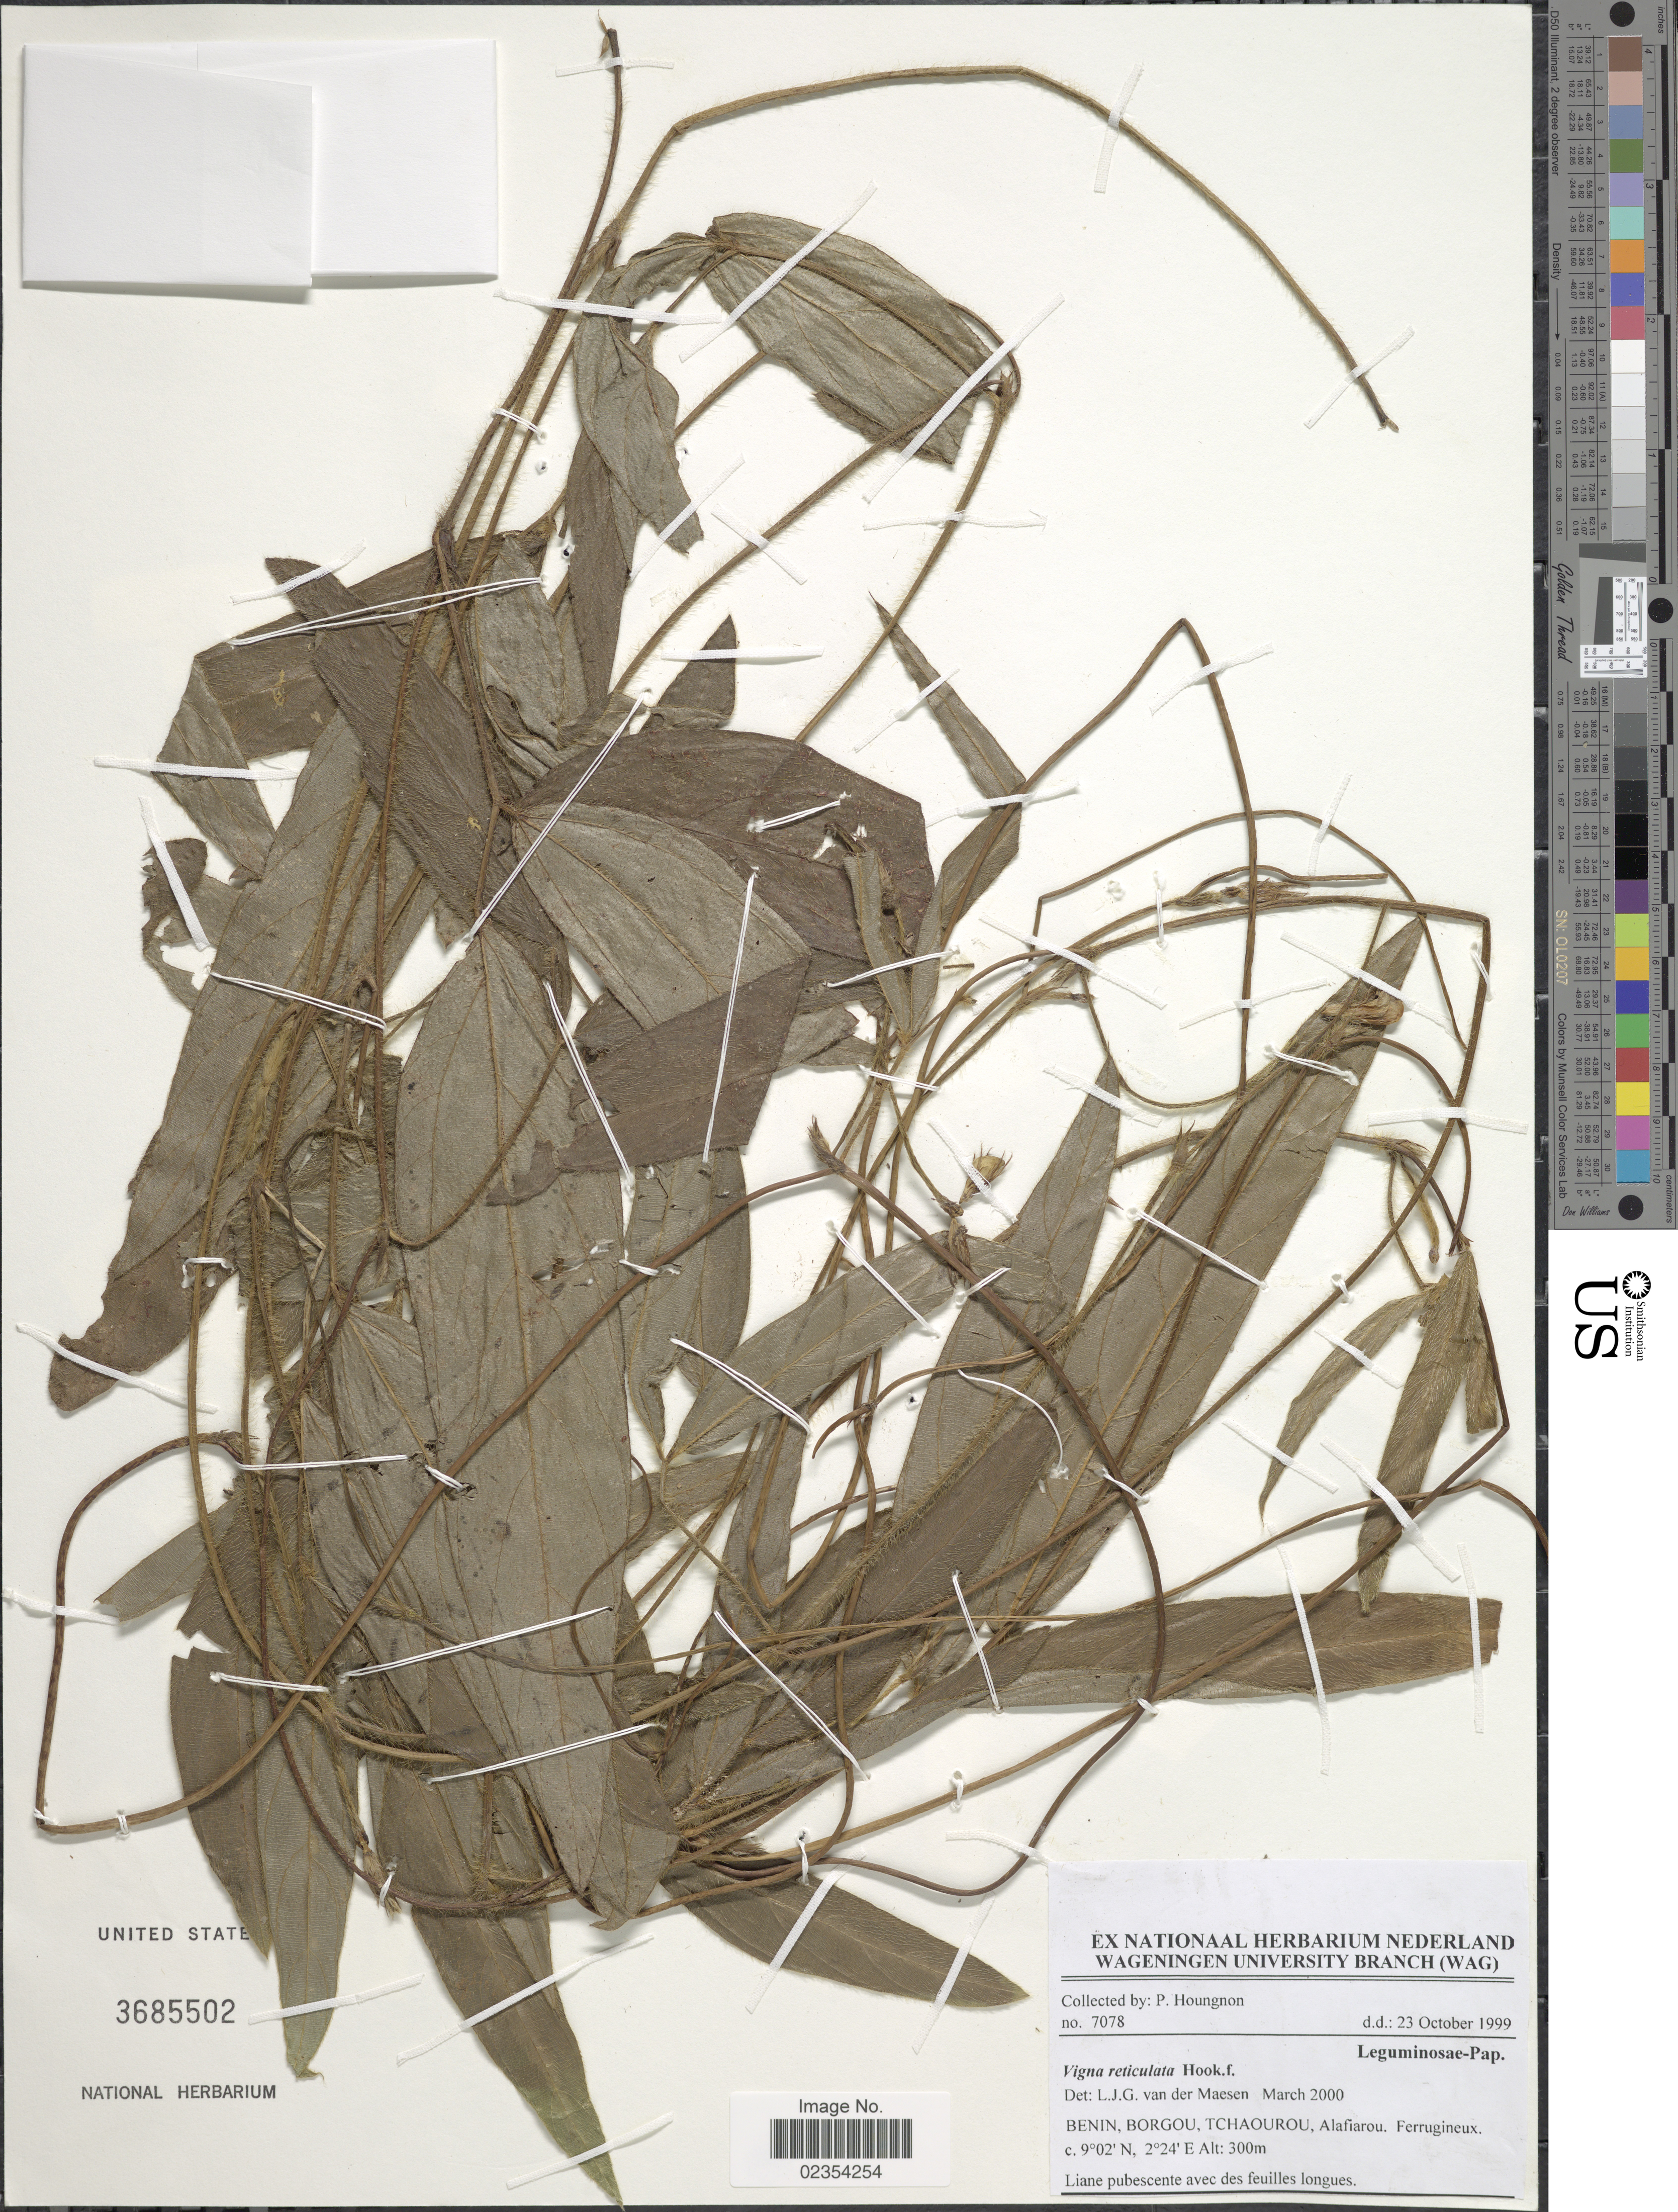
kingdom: Plantae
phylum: Tracheophyta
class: Magnoliopsida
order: Fabales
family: Fabaceae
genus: Vigna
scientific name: Vigna reticulata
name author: Hook. f.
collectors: P. Houngnon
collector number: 7078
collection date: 1999-10-23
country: Benin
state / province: Borgou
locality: Tchaourou, Alafiarou.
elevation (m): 300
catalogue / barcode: US 3685502